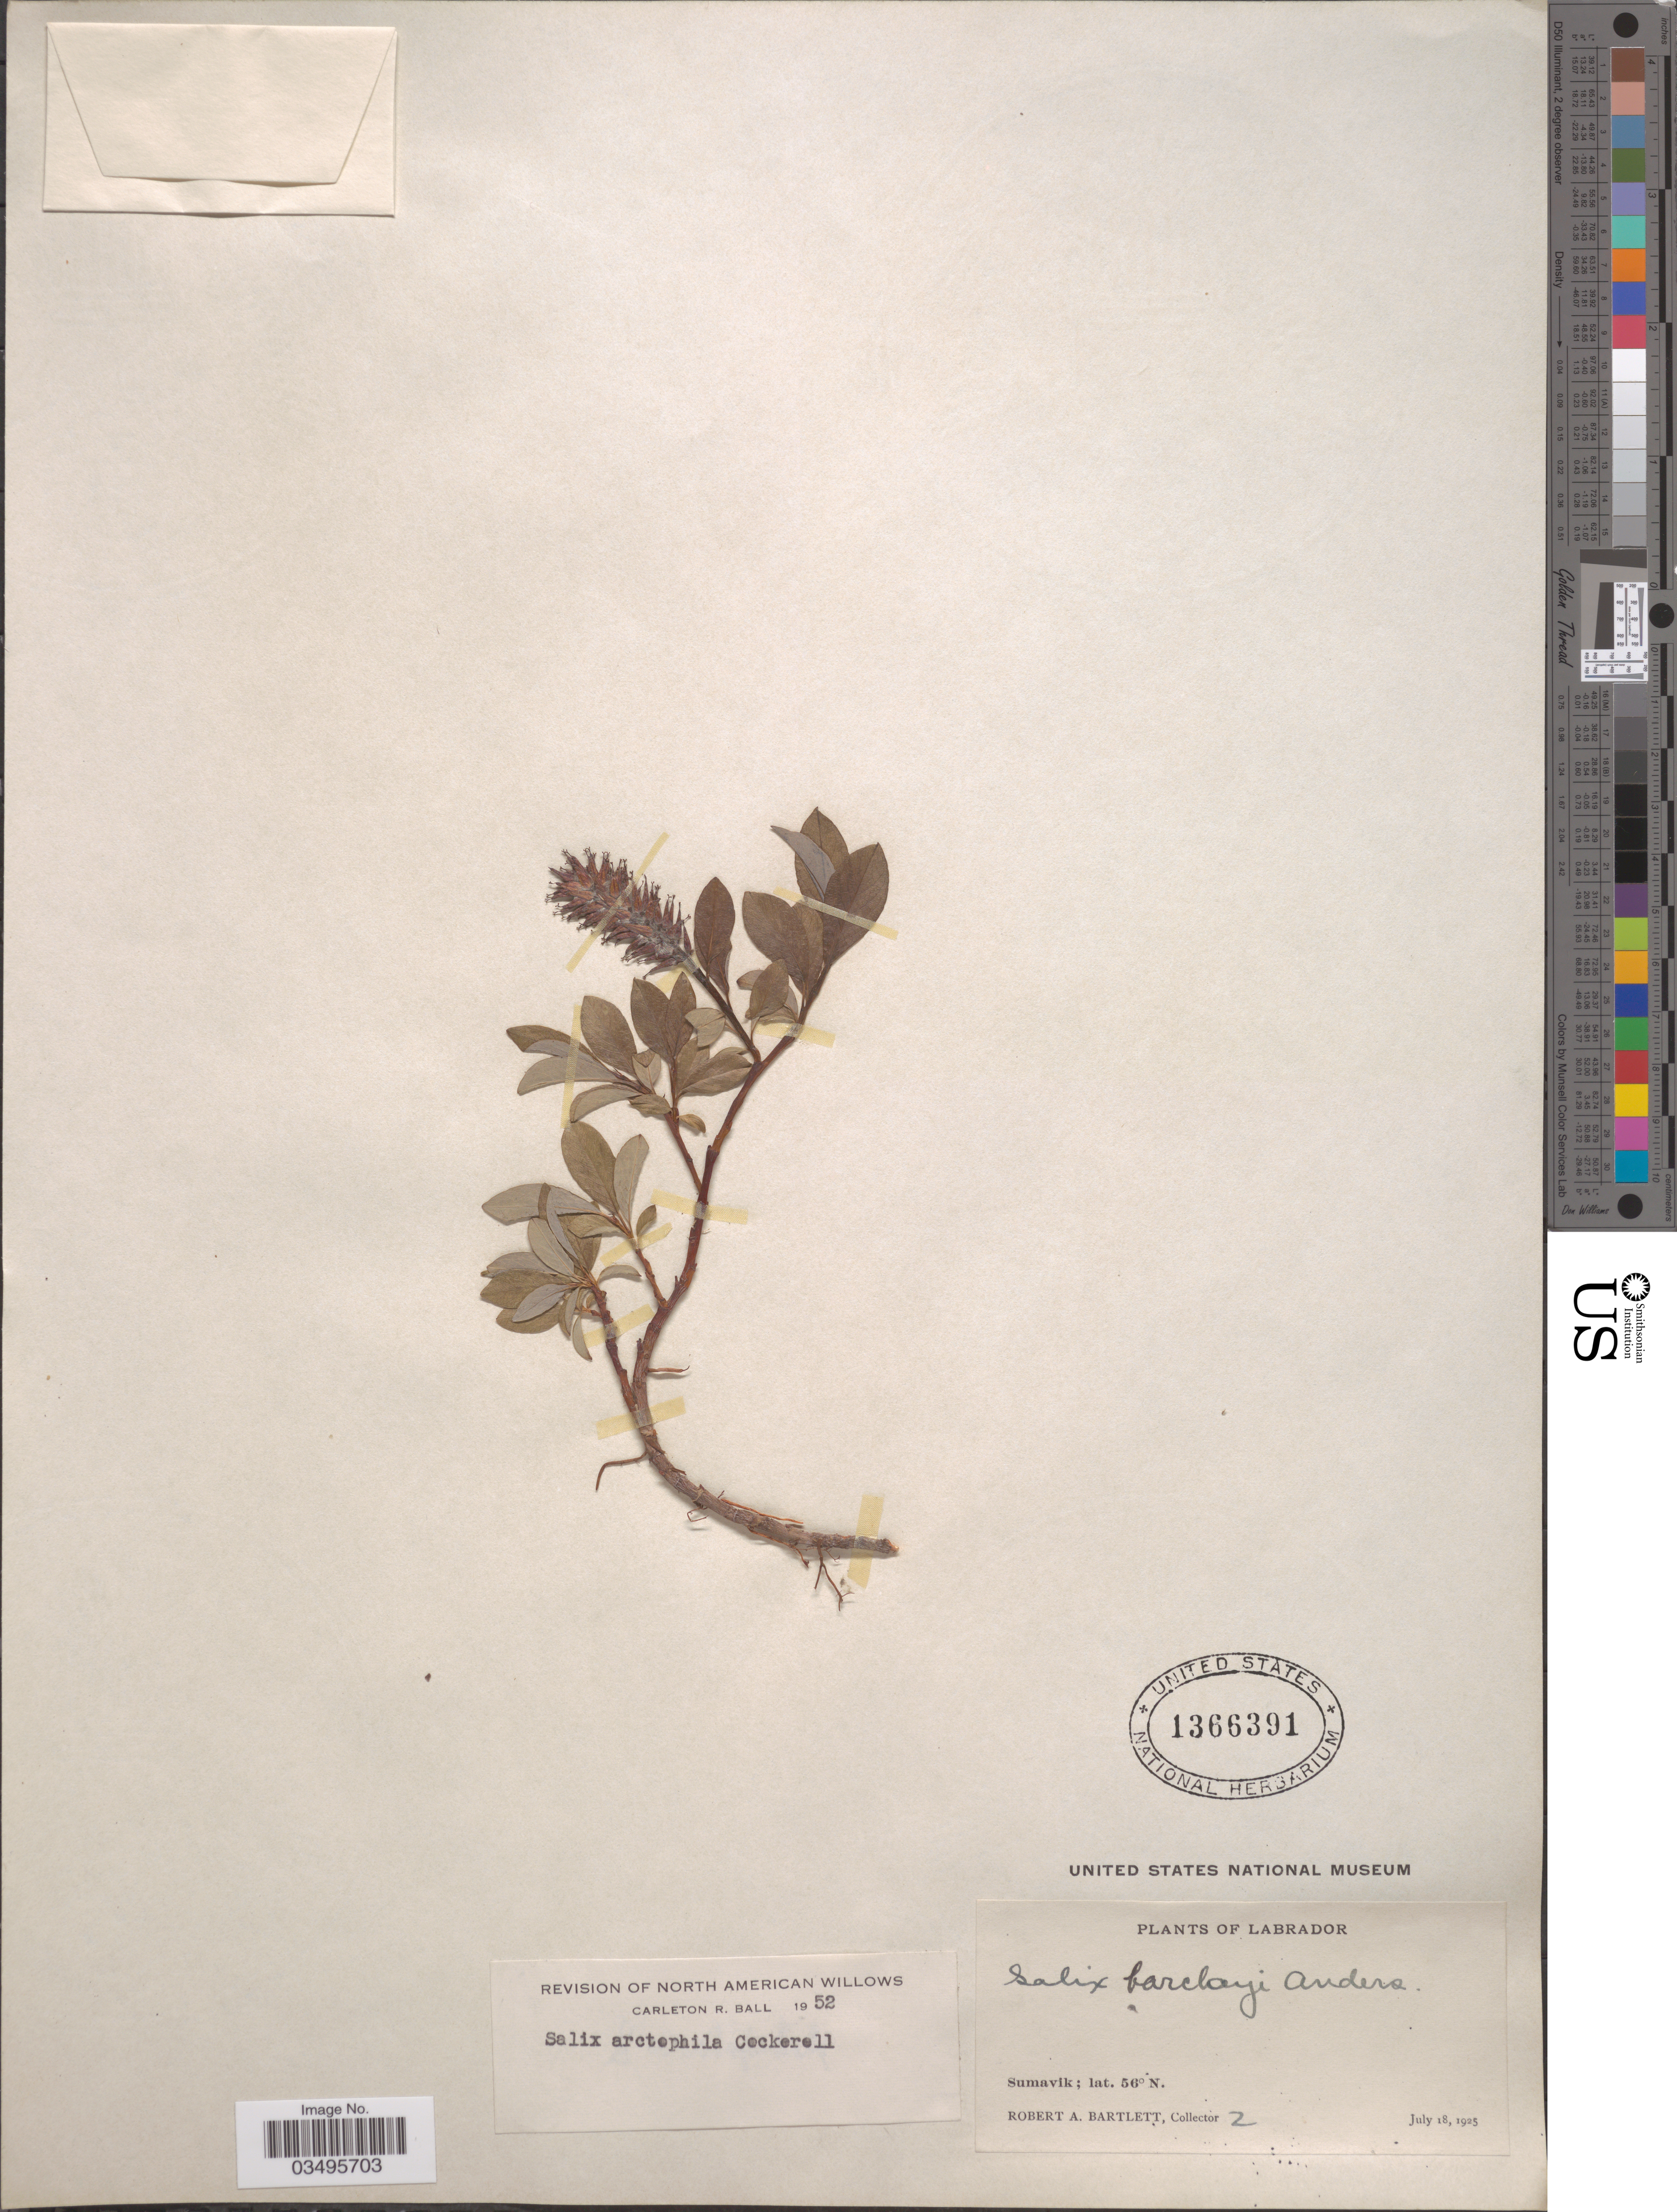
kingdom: Plantae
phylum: Tracheophyta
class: Magnoliopsida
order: Malpighiales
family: Salicaceae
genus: Salix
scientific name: Salix arctophila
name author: Cockerell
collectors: R. A. Bartlett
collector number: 2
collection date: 1925-07-18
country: Canada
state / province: Newfoundland and Labrador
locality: Labrador Sumavik.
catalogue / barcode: US 1366391